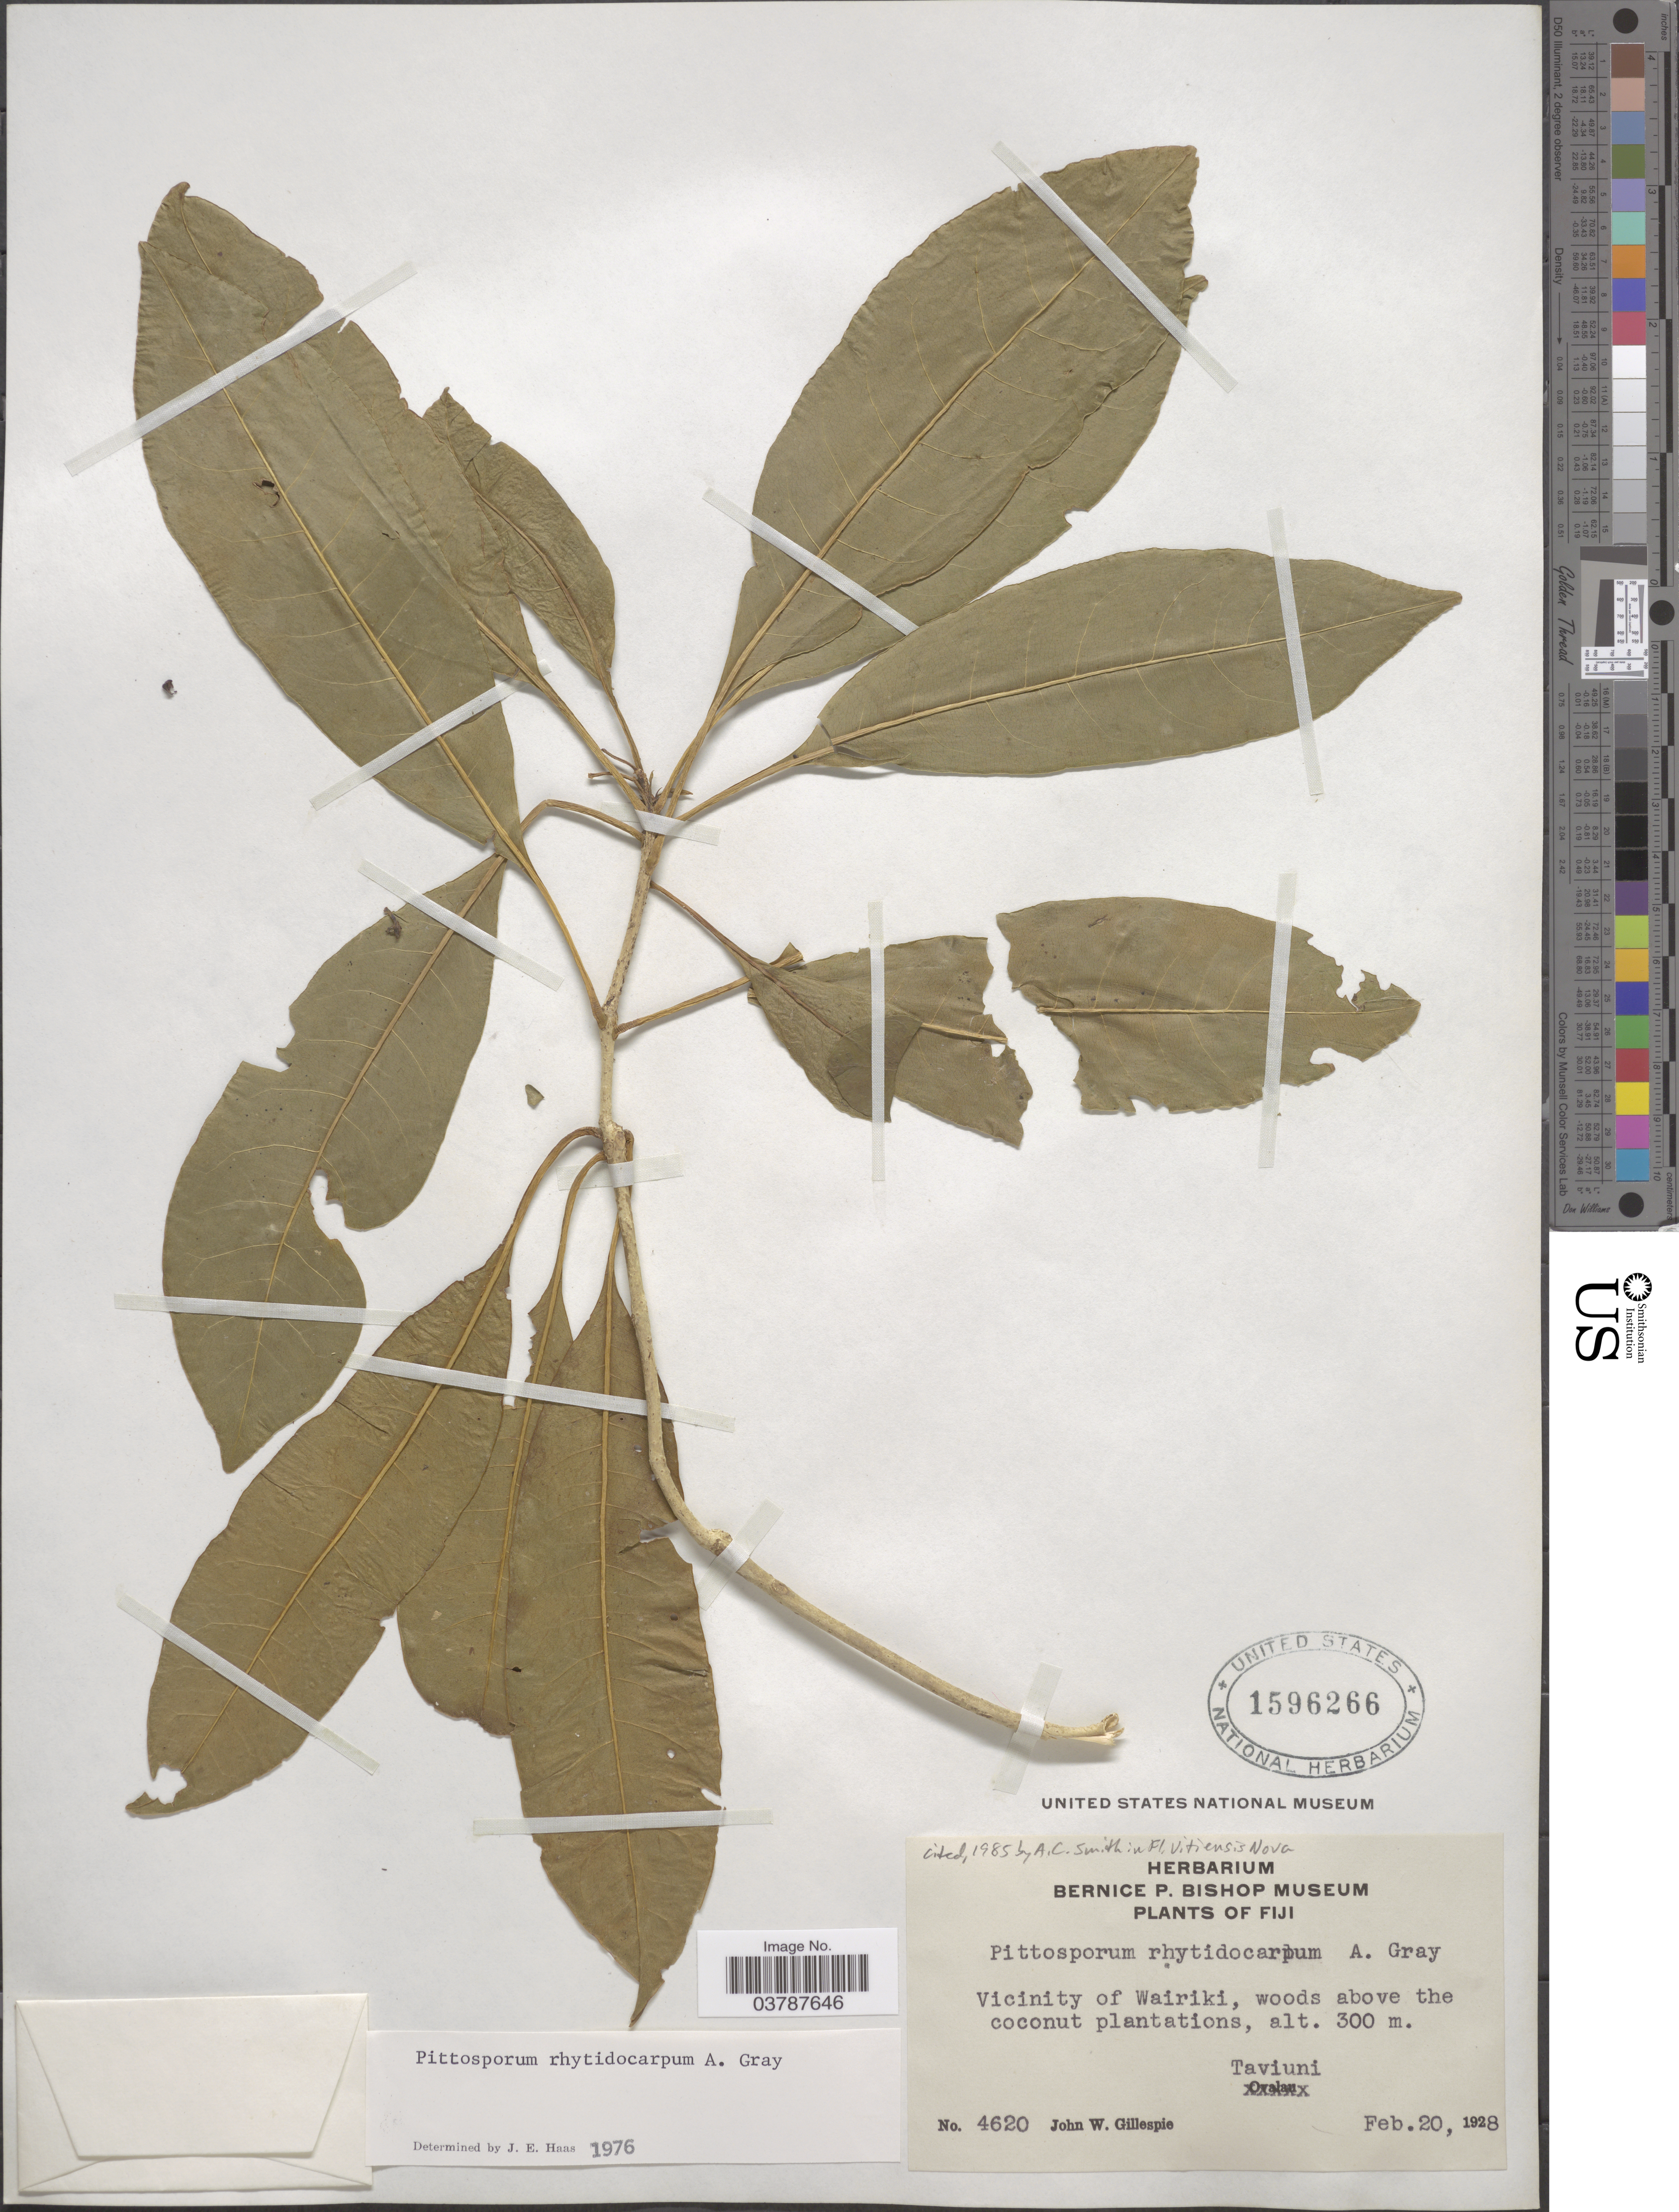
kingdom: Plantae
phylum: Tracheophyta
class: Magnoliopsida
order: Apiales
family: Pittosporaceae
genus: Pittosporum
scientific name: Pittosporum rhytidocarpum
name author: A. Gray in Wilkes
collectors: J. W. Gillespie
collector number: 4620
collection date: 1928-02-20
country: Fiji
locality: Vicinity of Wairiki, Taviuni.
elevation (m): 300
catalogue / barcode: US 1596266